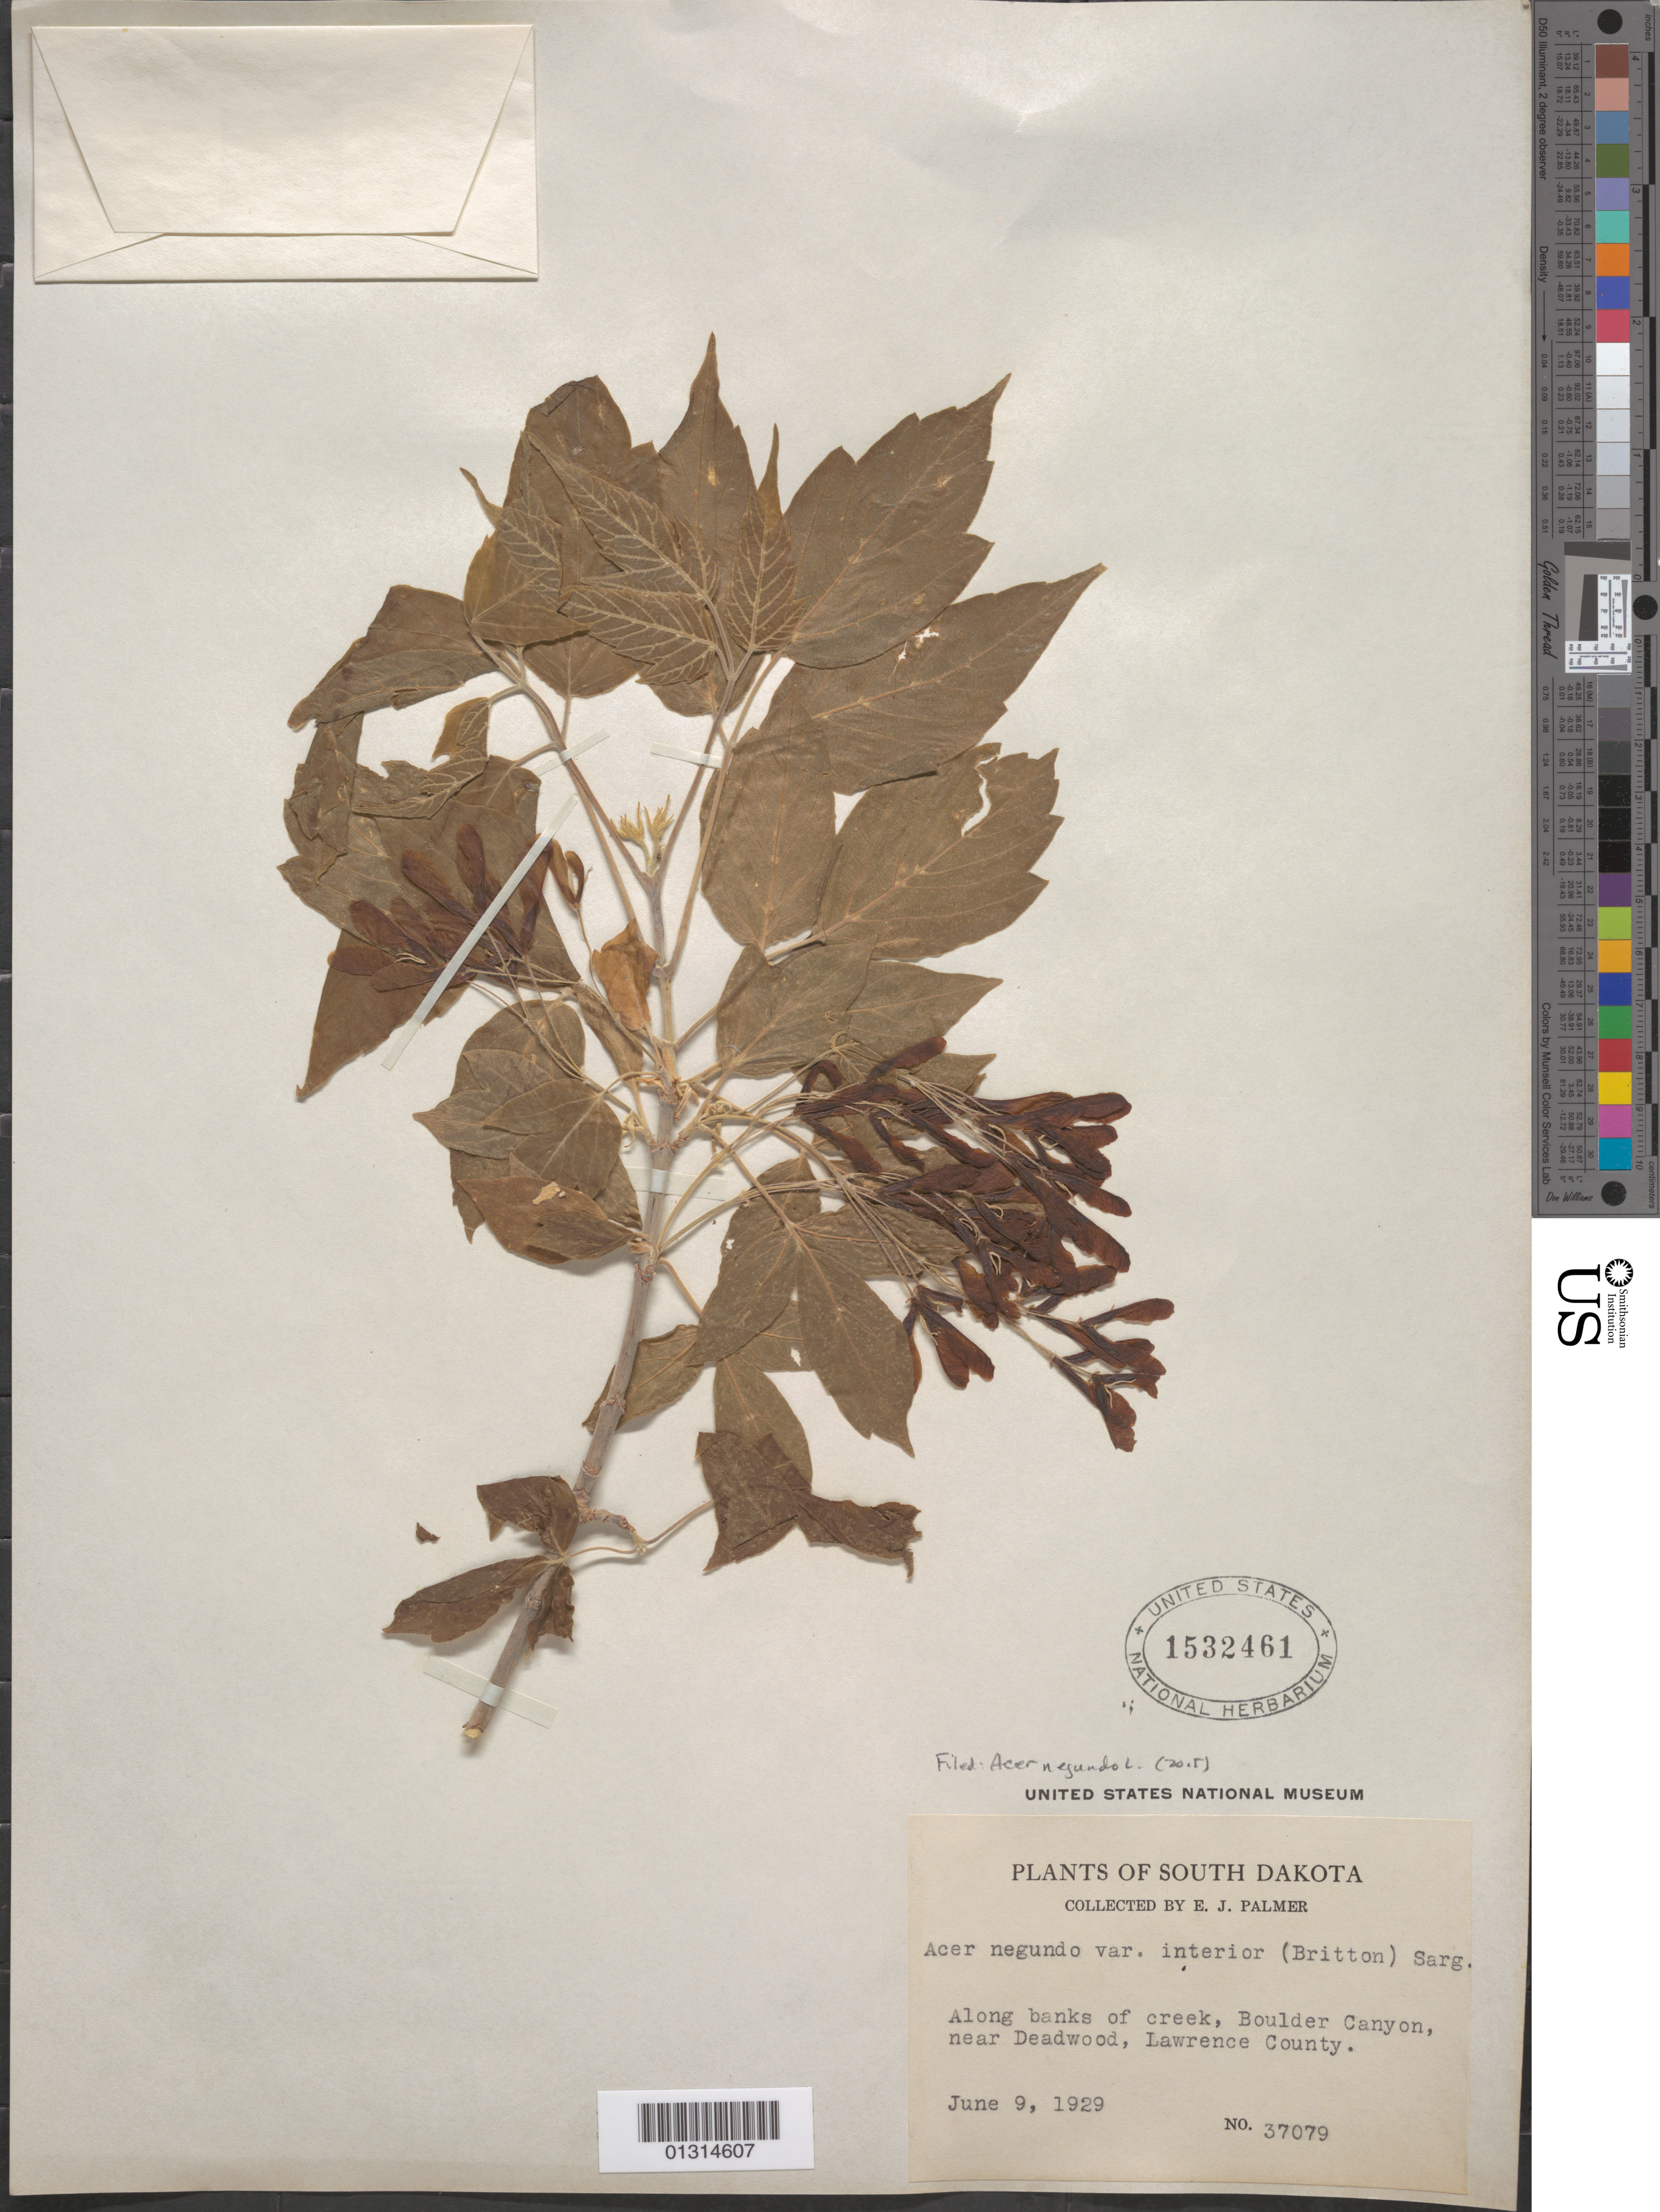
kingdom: Plantae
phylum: Tracheophyta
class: Magnoliopsida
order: Sapindales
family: Sapindaceae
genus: Acer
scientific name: Acer negundo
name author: L.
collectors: E. J. Palmer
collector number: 37079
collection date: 1929-06-09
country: United States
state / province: South Dakota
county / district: Lawrence County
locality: Lawrence County, Boulder Canyon, near Deadwood.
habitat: Along banks of creek.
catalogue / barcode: US 1532461